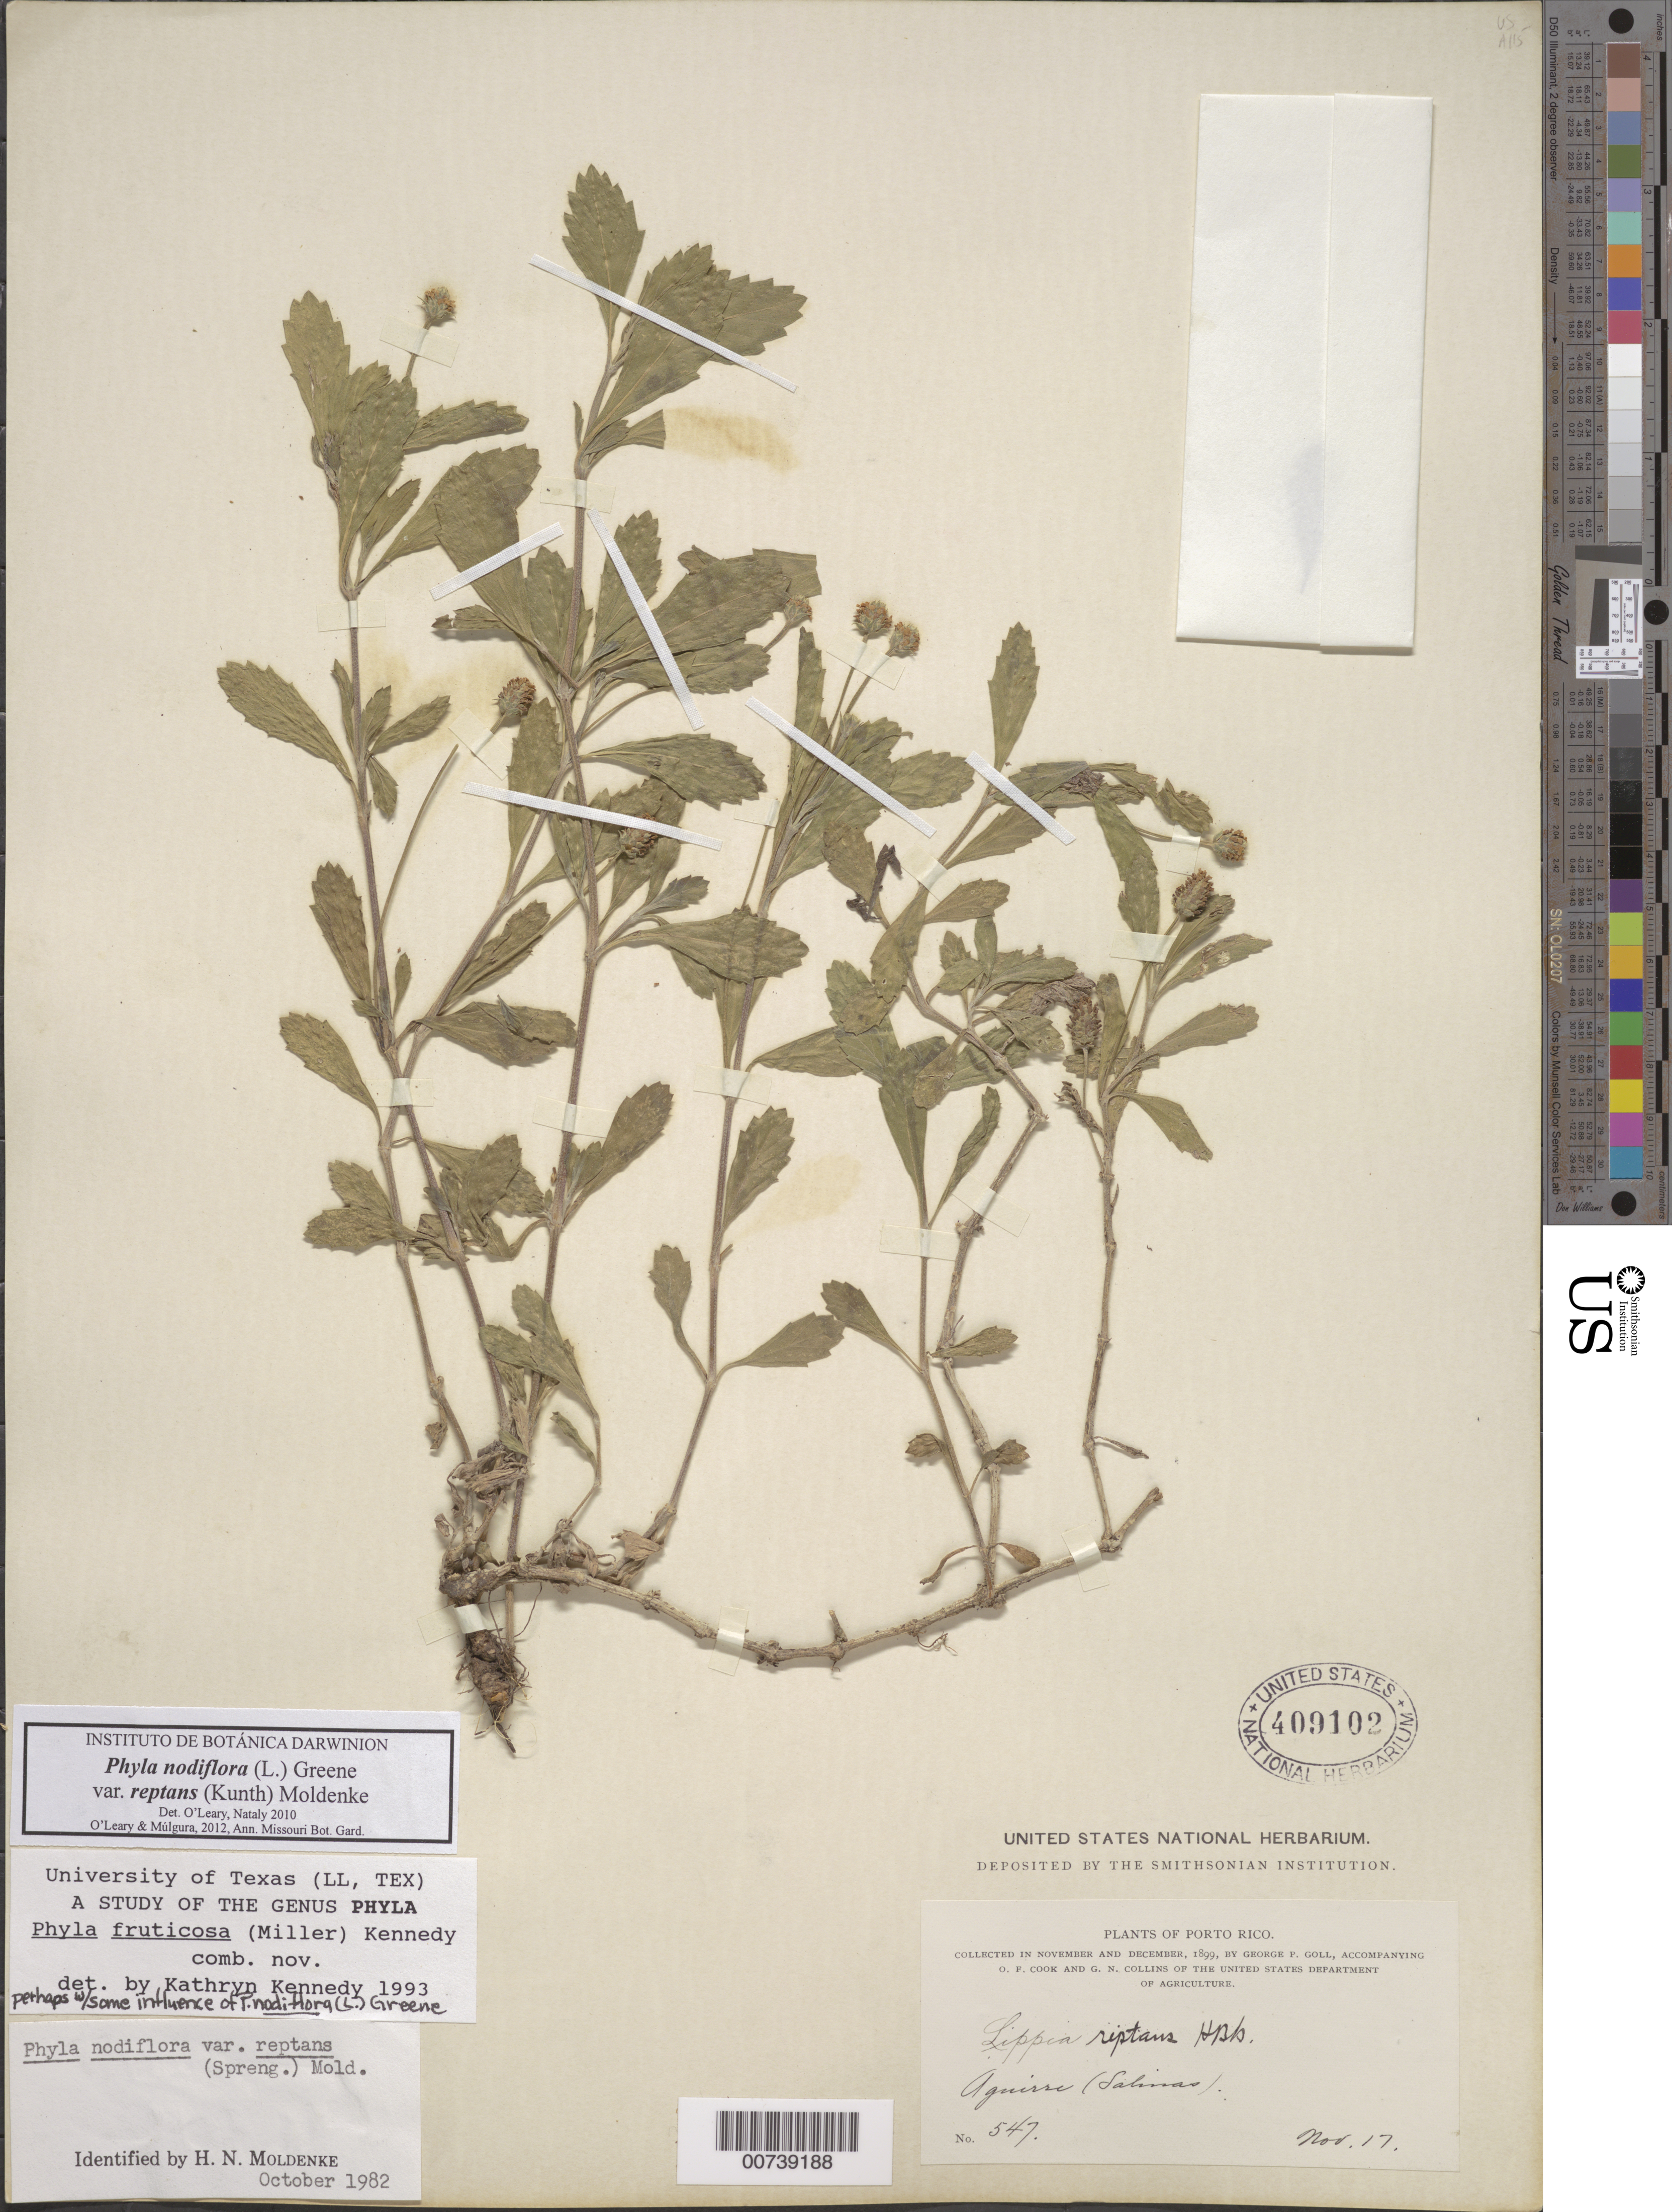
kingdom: Plantae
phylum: Tracheophyta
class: Magnoliopsida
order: Lamiales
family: Verbenaceae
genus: Phyla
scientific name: Phyla nodiflora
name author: (L.) Greene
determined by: Kennedy, K.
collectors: G. Goll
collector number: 547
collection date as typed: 17 Nov 1899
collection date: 1899-11-17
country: Puerto Rico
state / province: Salinas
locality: Aguirre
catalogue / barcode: US 409102